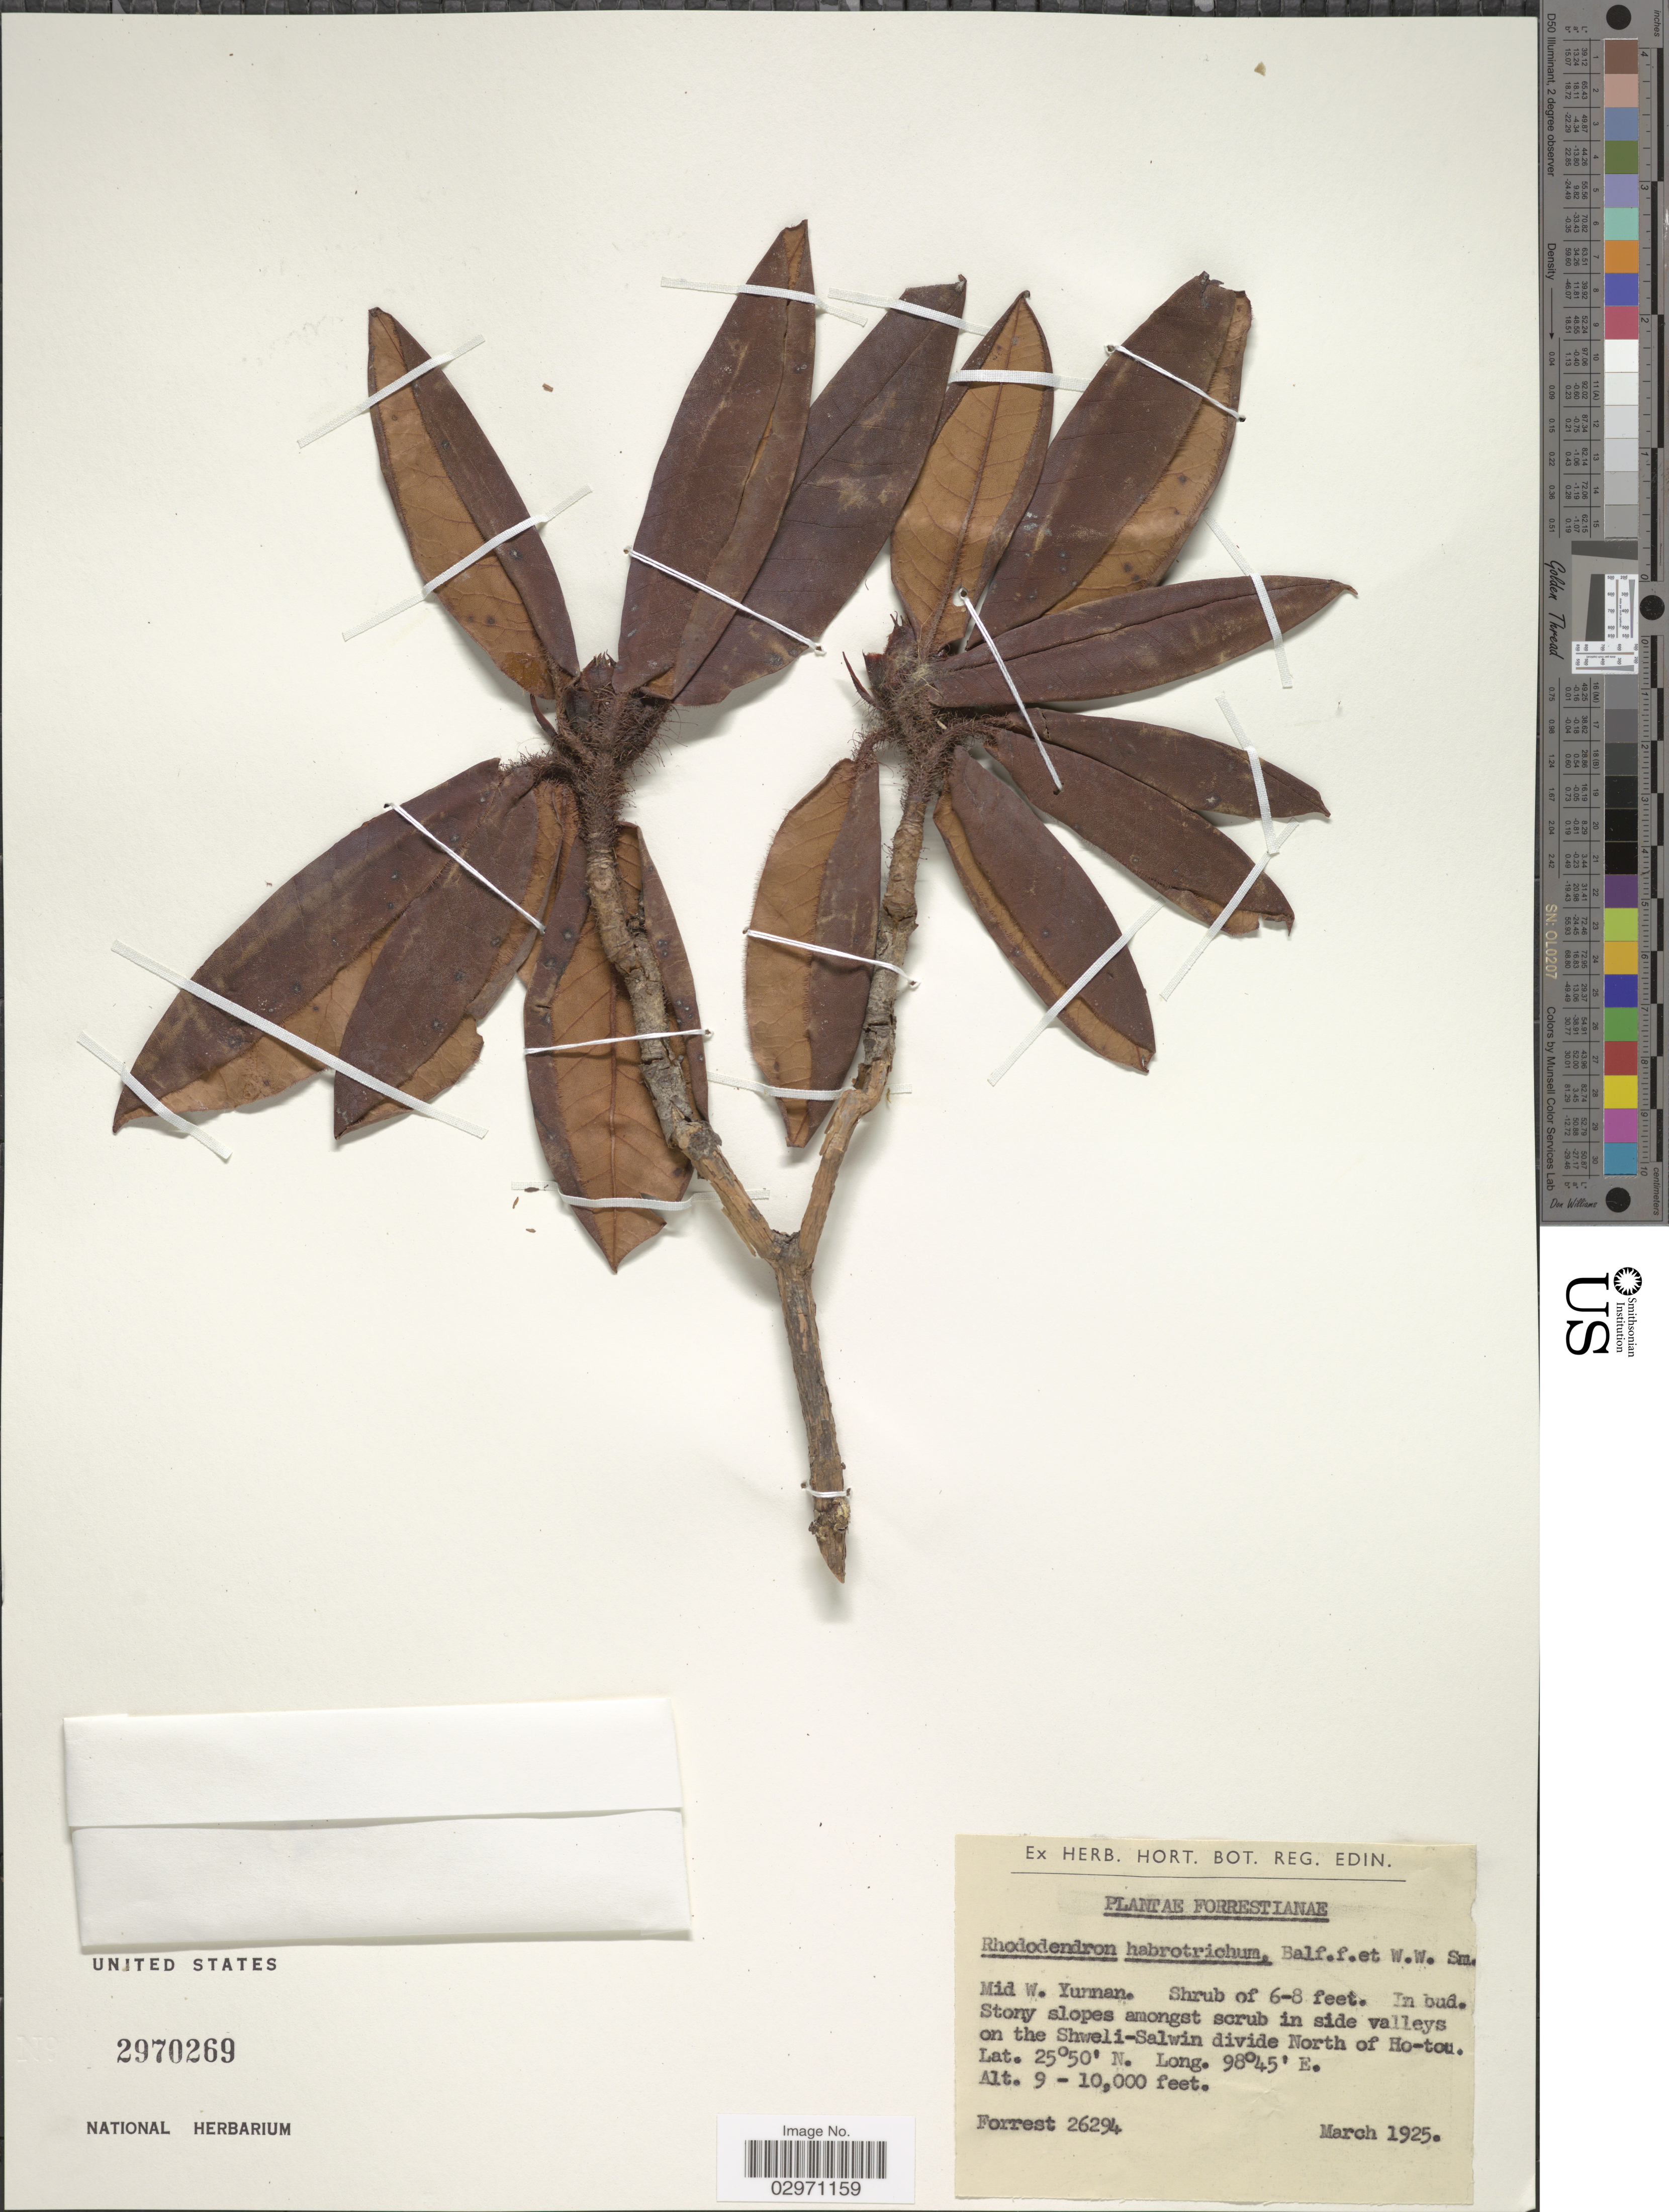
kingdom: Plantae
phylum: Tracheophyta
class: Magnoliopsida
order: Ericales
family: Ericaceae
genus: Rhododendron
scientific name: Rhododendron habrotrichum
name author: Balf. f. & W.W. Sm.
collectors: -. Forrest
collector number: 26294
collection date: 1925-03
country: China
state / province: Yunnan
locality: Mid W. Yunnan. In side valleys on the Shweli-Salwin divide North of Ho-tou.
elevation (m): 2743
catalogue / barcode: US 2970269